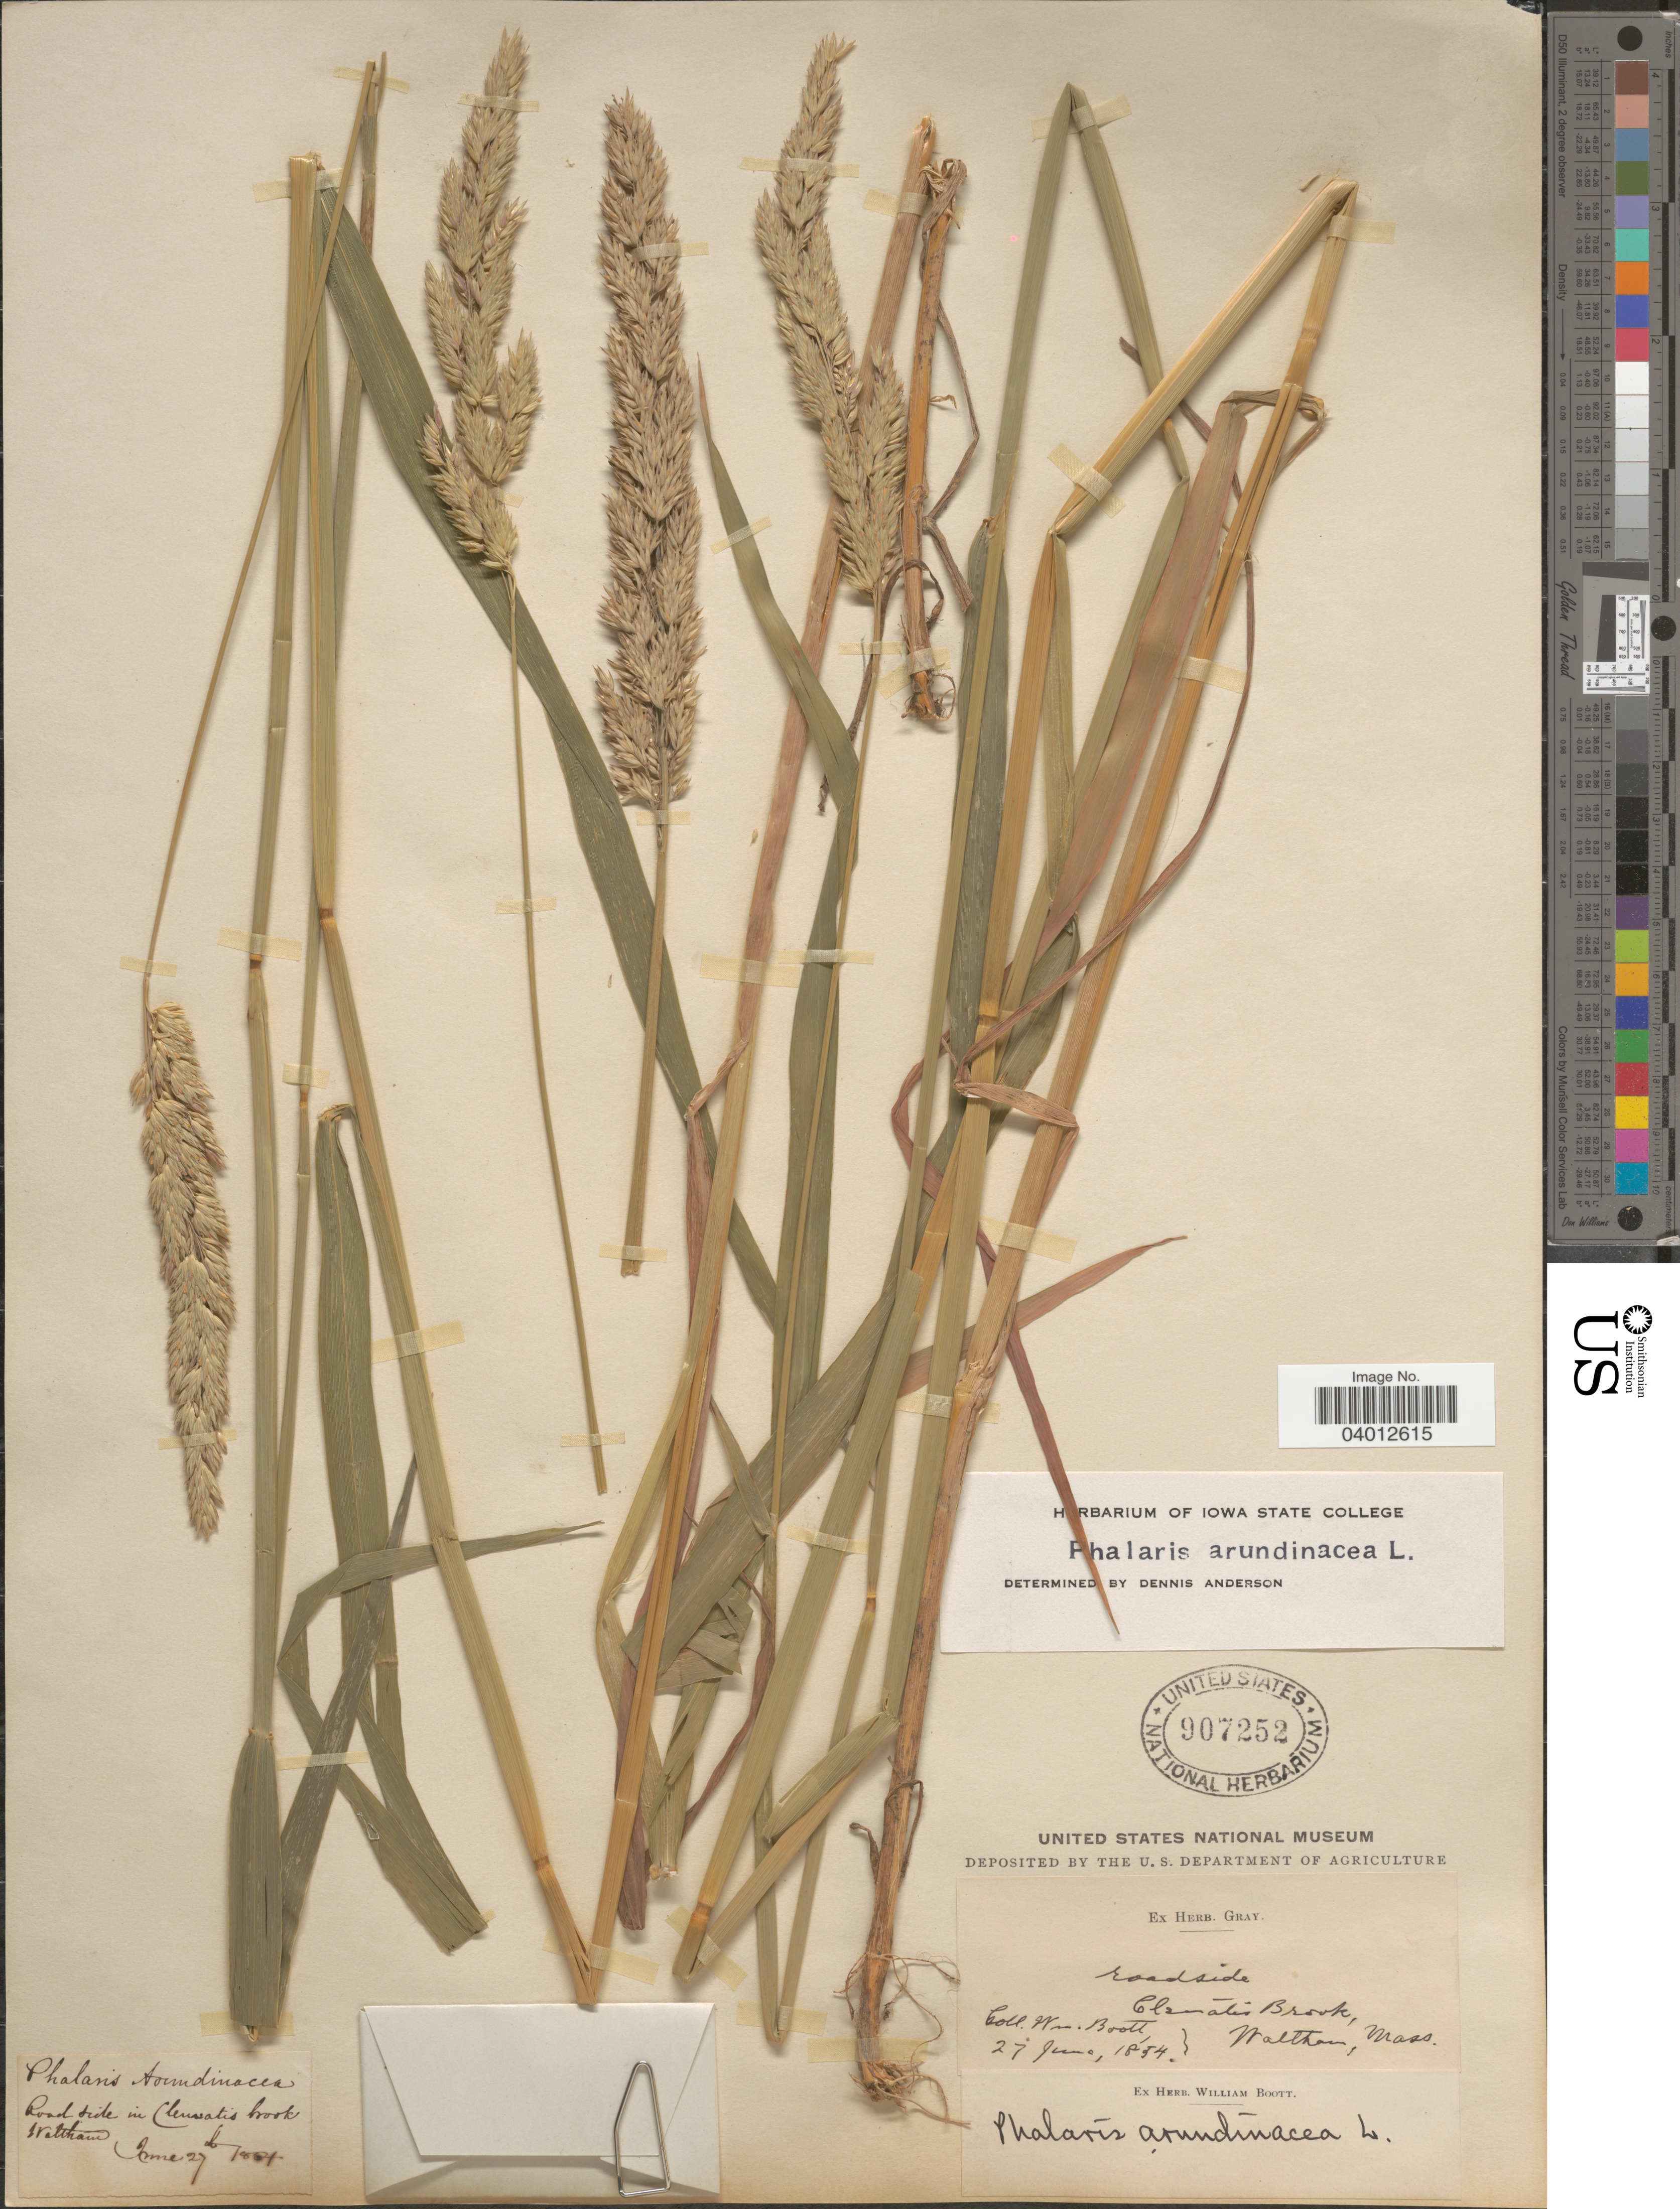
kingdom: Plantae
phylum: Tracheophyta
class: Liliopsida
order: Poales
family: Poaceae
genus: Phalaris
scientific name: Phalaris arundinacea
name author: L.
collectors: W. Boott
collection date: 1854-06-27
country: United States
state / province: Massachusetts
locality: Road side in Clematis Brook, Waltham.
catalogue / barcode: US 907252